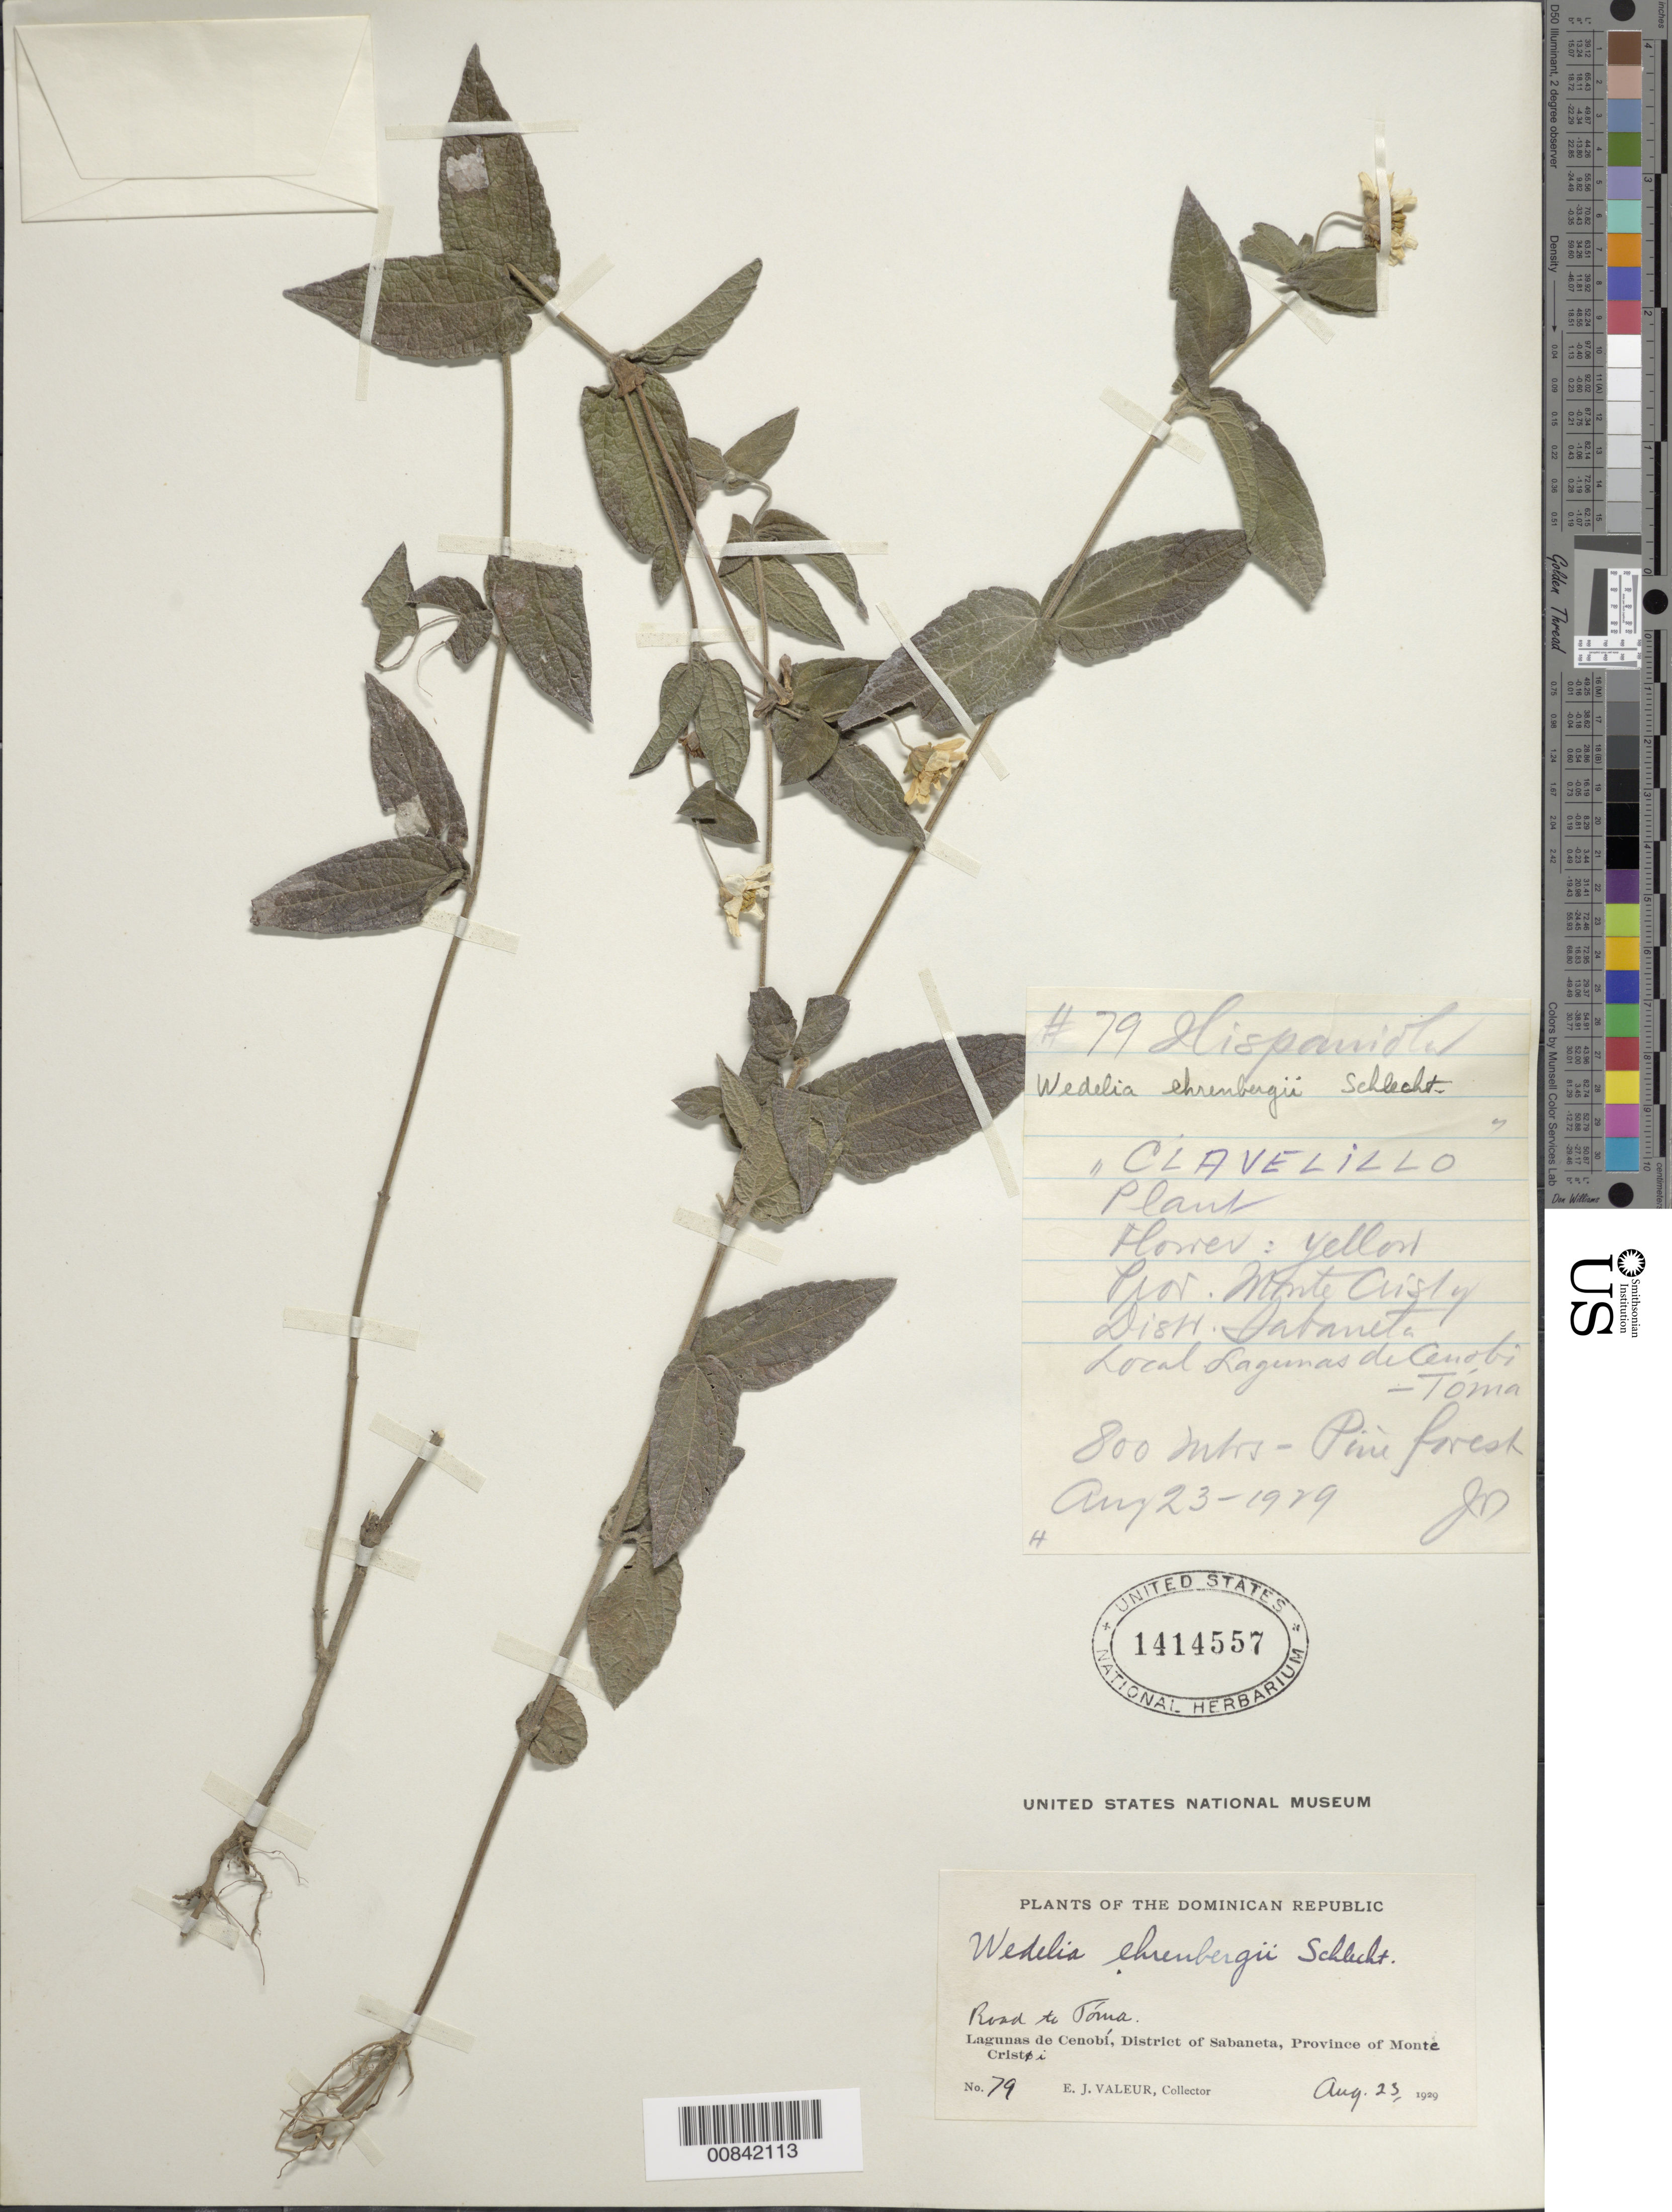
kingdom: Plantae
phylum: Tracheophyta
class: Magnoliopsida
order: Asterales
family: Asteraceae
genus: Wedelia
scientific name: Wedelia ehrenbergii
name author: Less.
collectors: E. Valeur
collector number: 79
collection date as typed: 23 Aug 1929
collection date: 1929-08-23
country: Dominican Republic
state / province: Monte Cristi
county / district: Sabaneta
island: Hispaniola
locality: Lagunas de Cenobí, road to Tóma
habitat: Pine forest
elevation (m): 800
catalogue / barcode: US 1414557